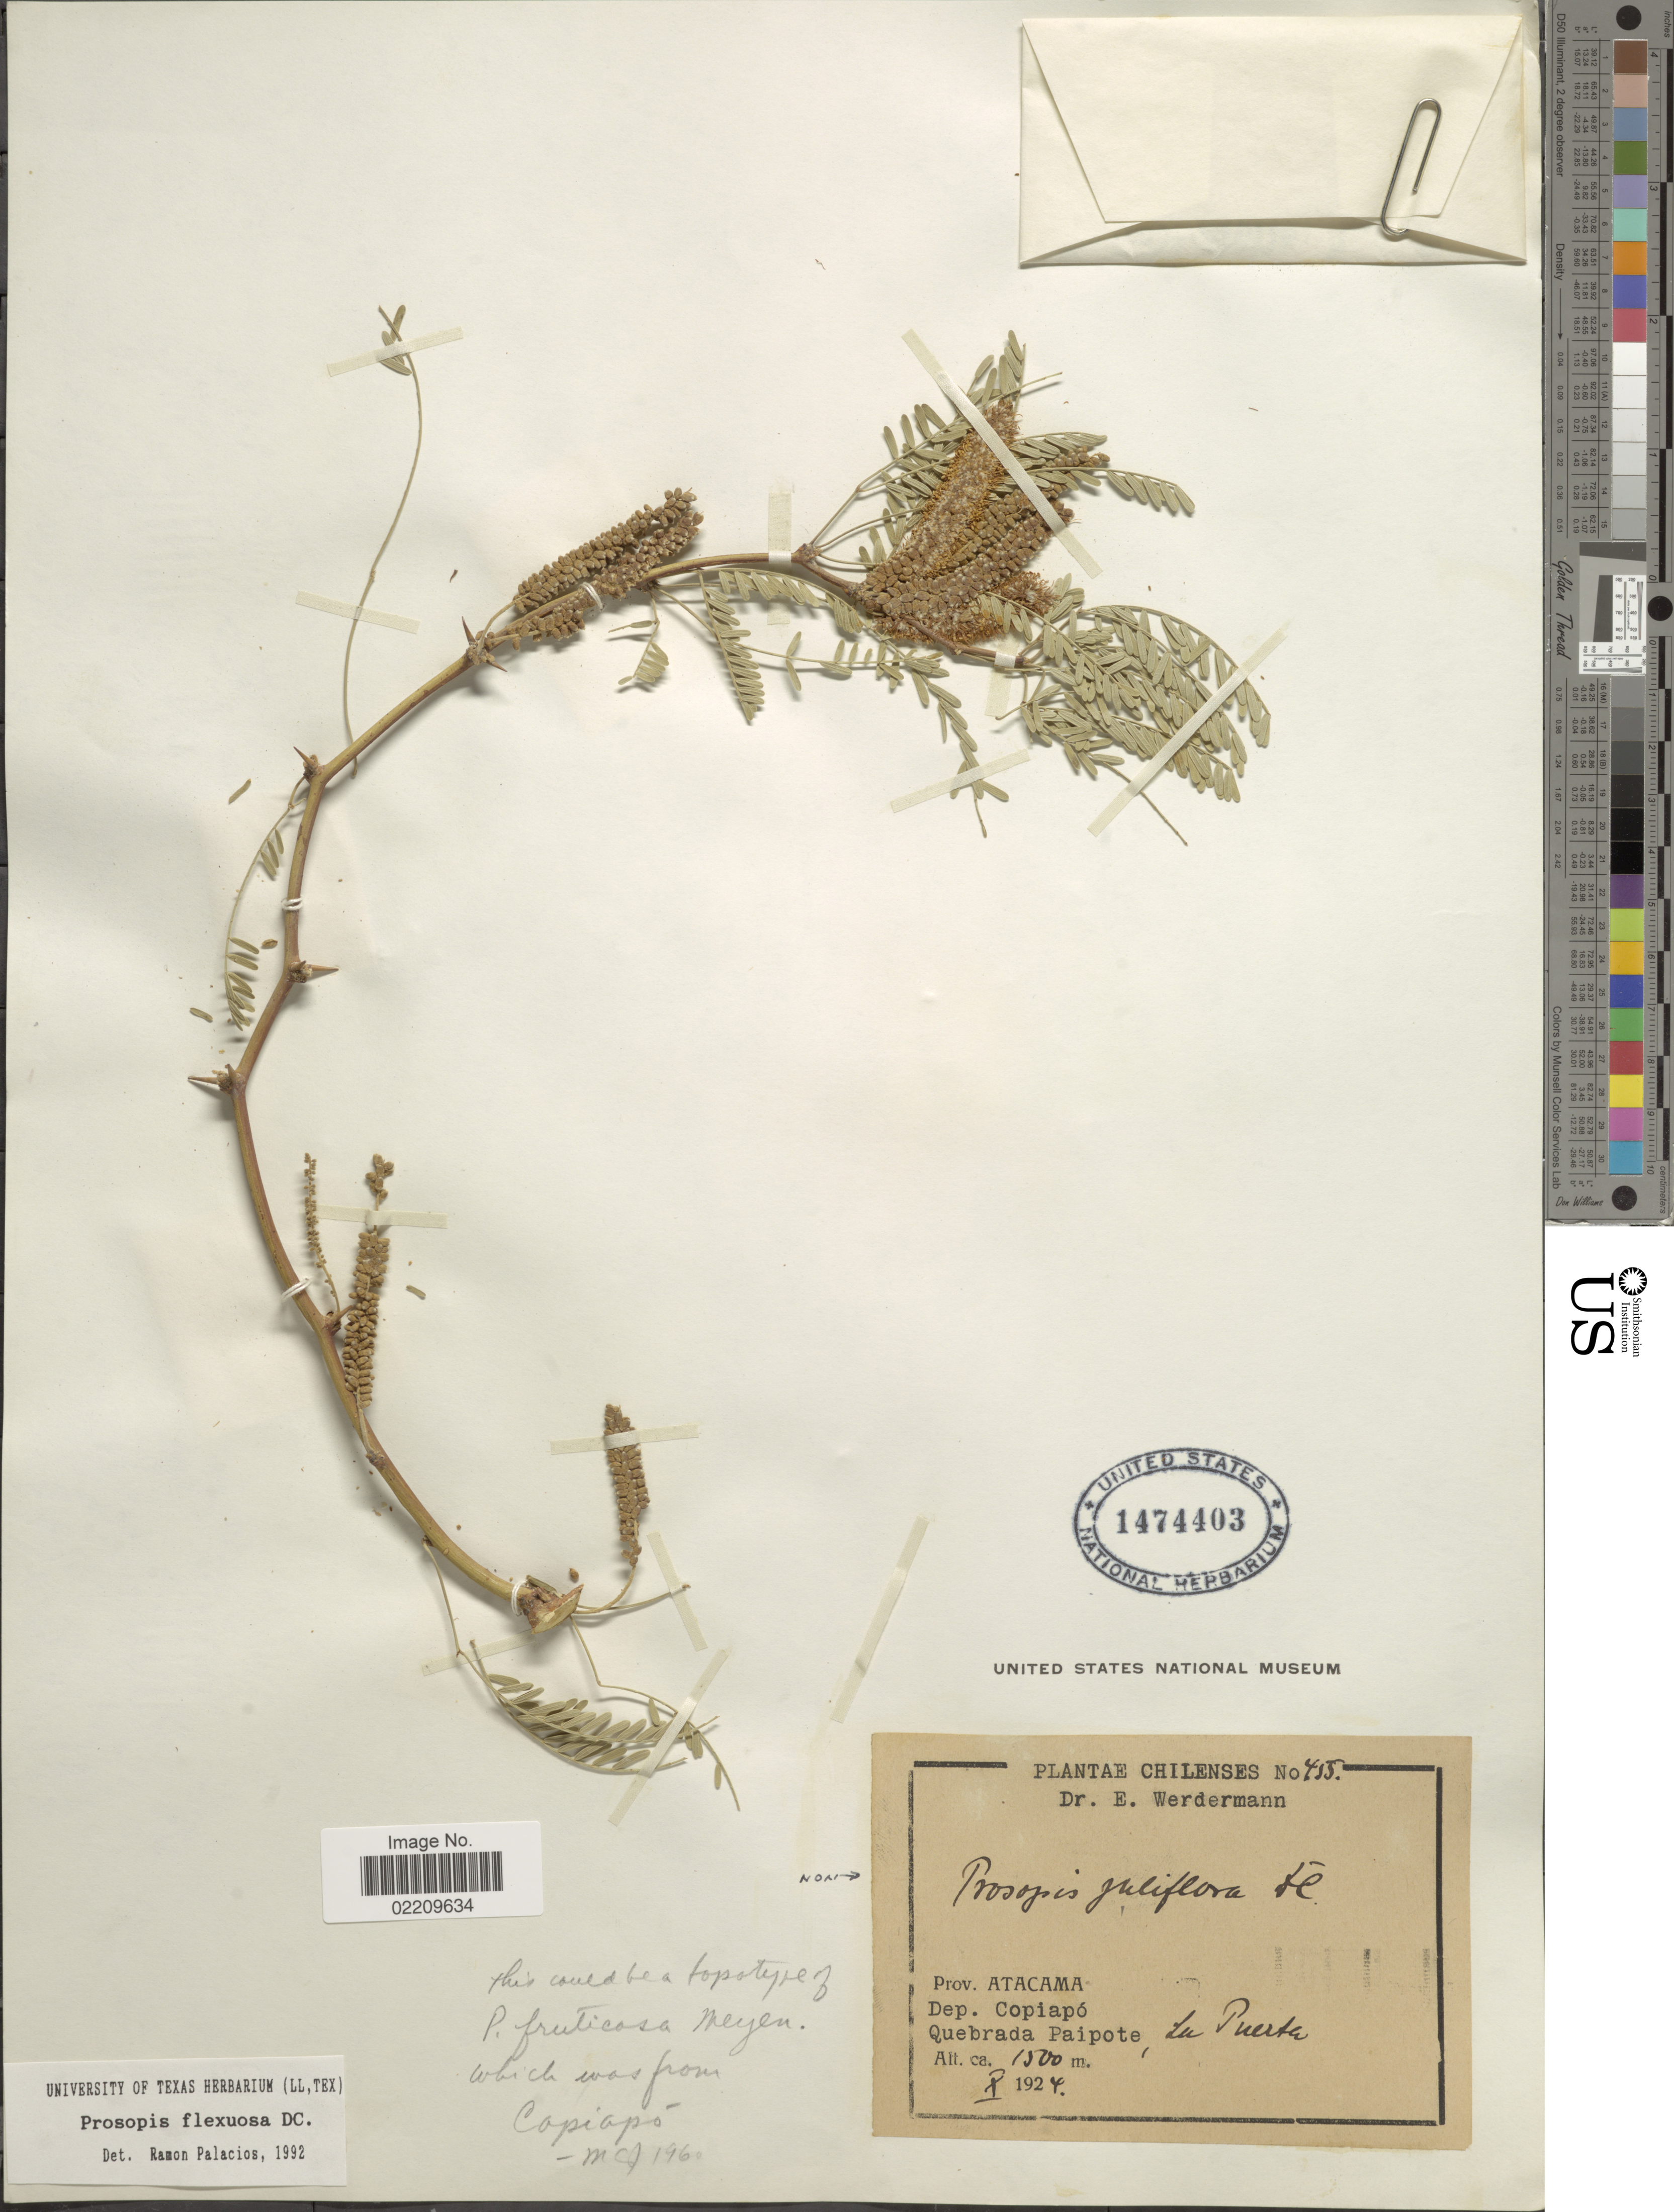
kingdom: Plantae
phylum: Tracheophyta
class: Magnoliopsida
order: Fabales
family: Fabaceae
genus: Neltuma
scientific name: Neltuma flexuosa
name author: (DC.) C. E. Hughes & G.P. Lewis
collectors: E. Werdermann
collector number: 455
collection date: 1924-10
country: Chile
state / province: Atacama (III)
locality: Chilenses. prov. Atacama. Dep. Copiapo. Quebrada Paipote, La Puerta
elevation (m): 1500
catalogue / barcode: US 1474403